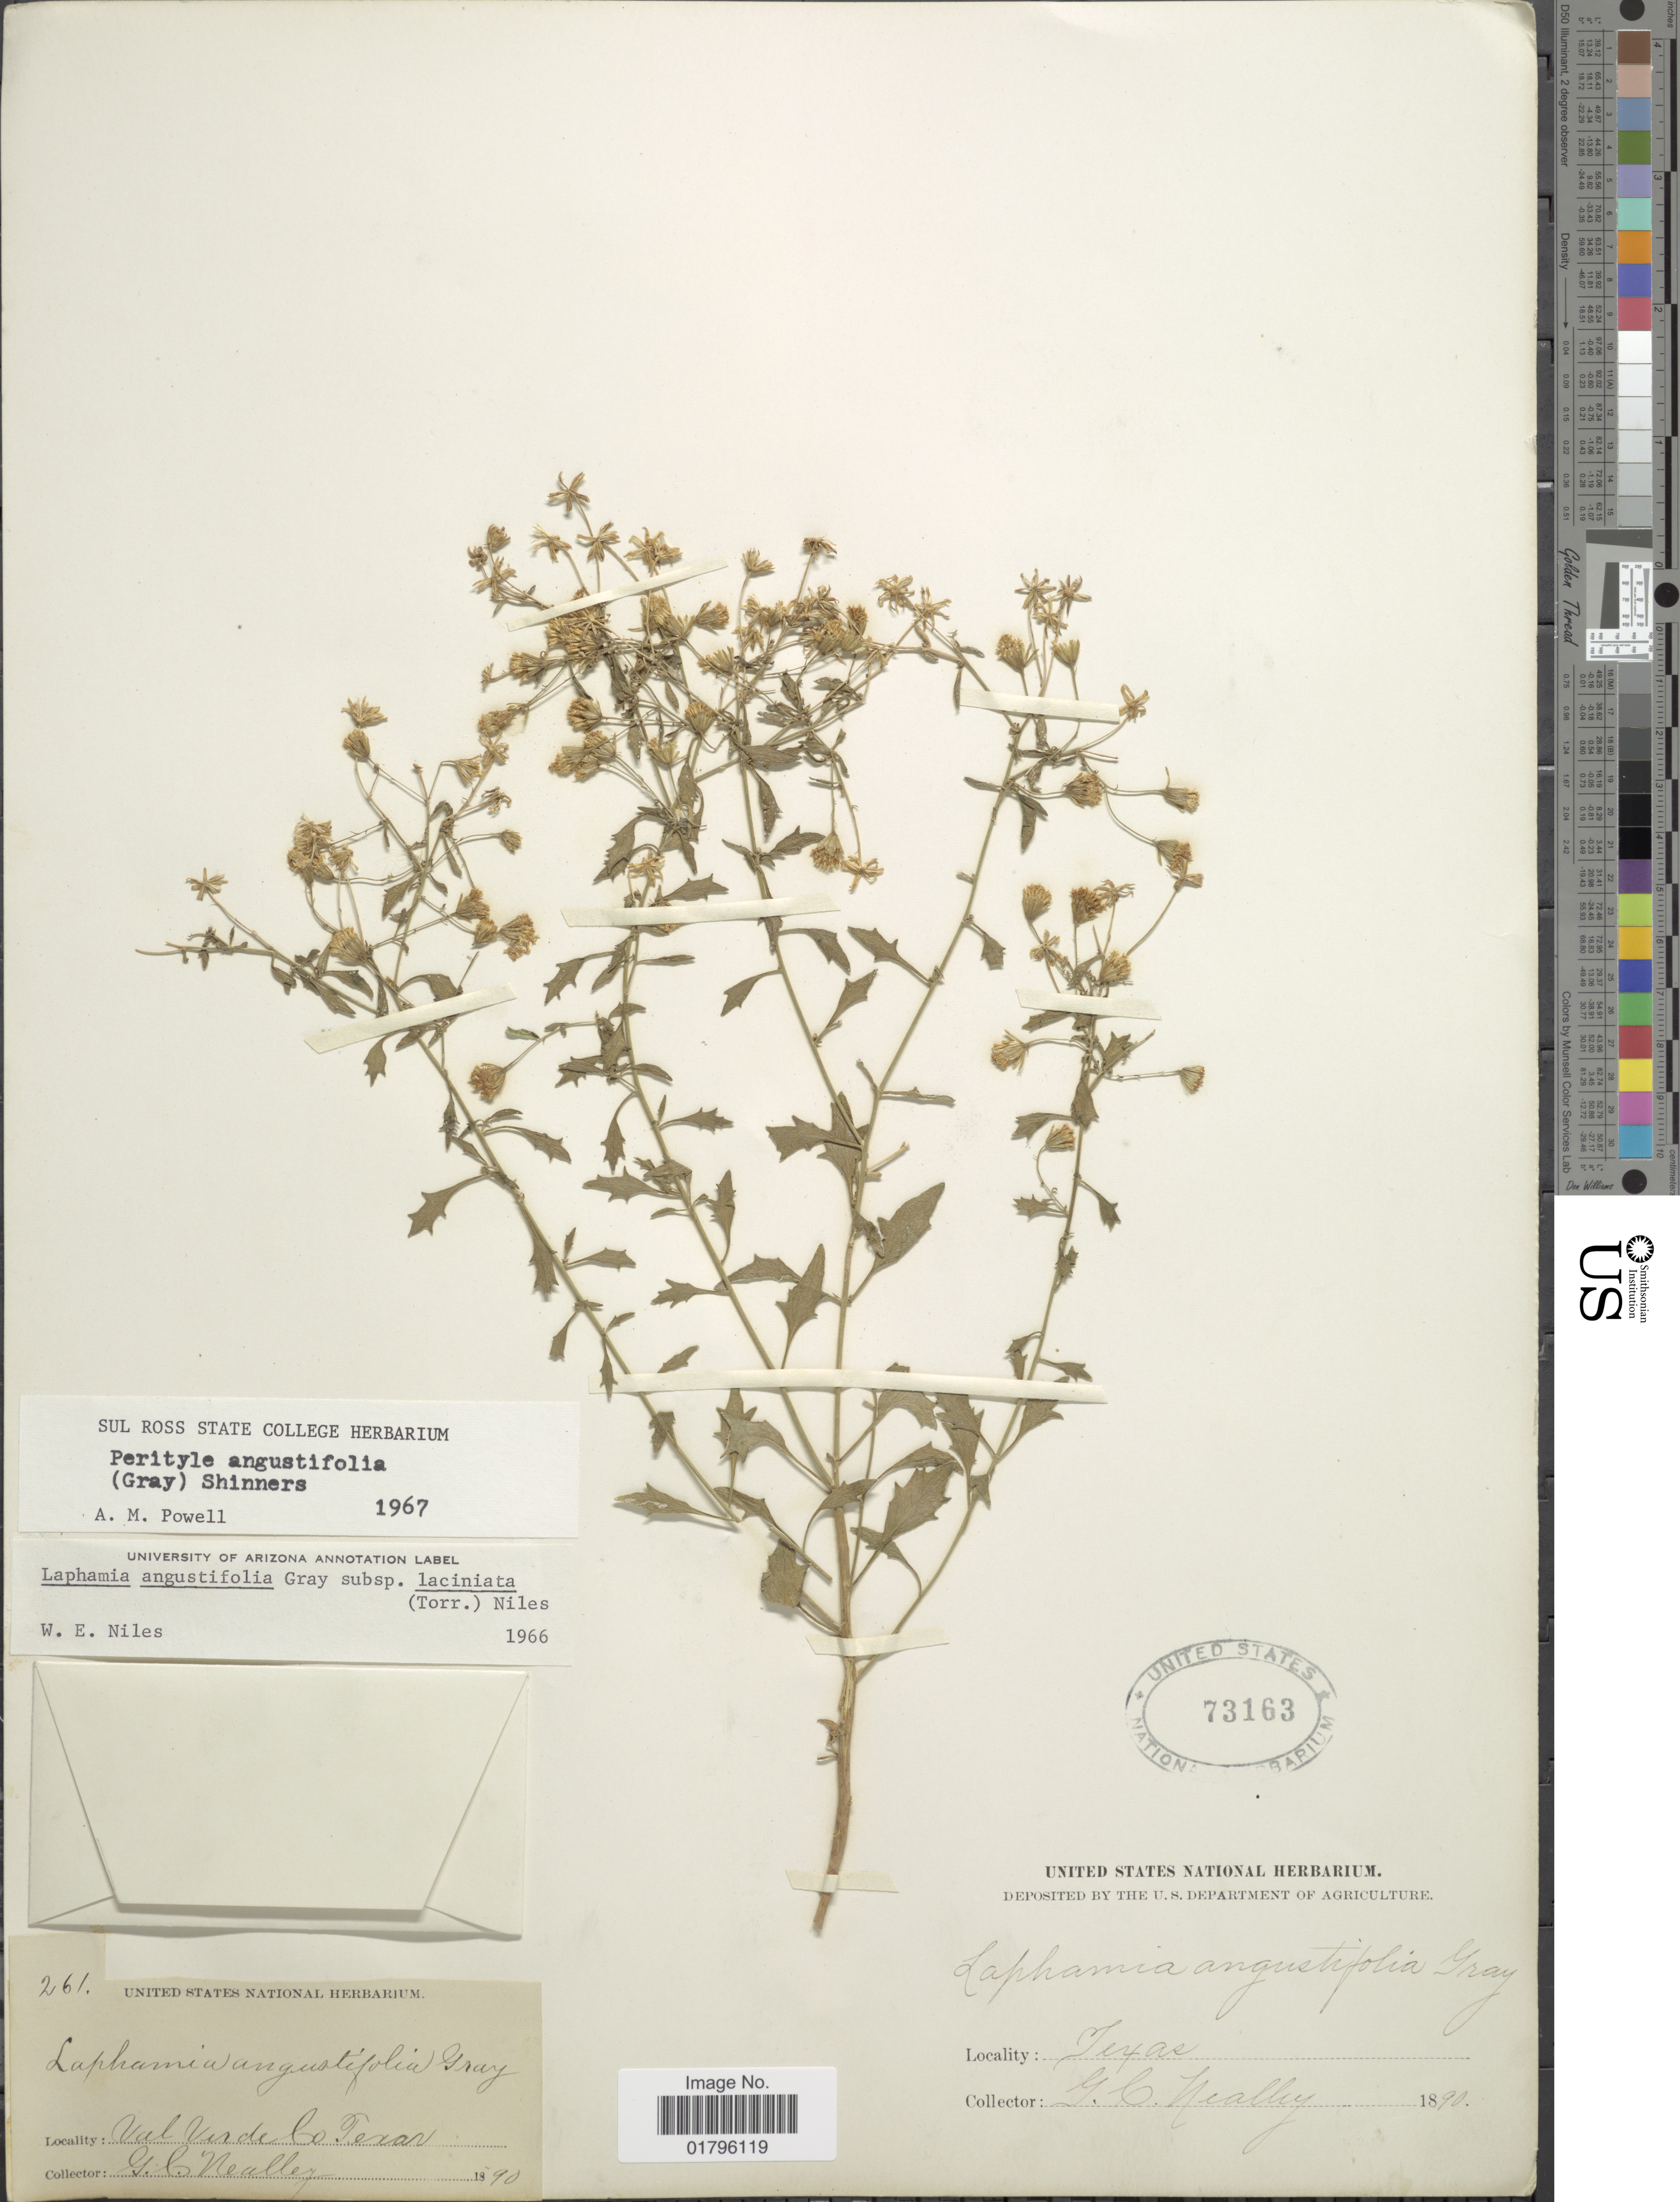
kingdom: Plantae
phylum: Tracheophyta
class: Magnoliopsida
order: Asterales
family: Asteraceae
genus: Perityle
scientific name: Perityle angustifolia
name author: (A. Gray) Shinners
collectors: G. C. Nealley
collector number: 261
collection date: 1890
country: United States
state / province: Texas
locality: Val Verde Co.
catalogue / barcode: US 73163